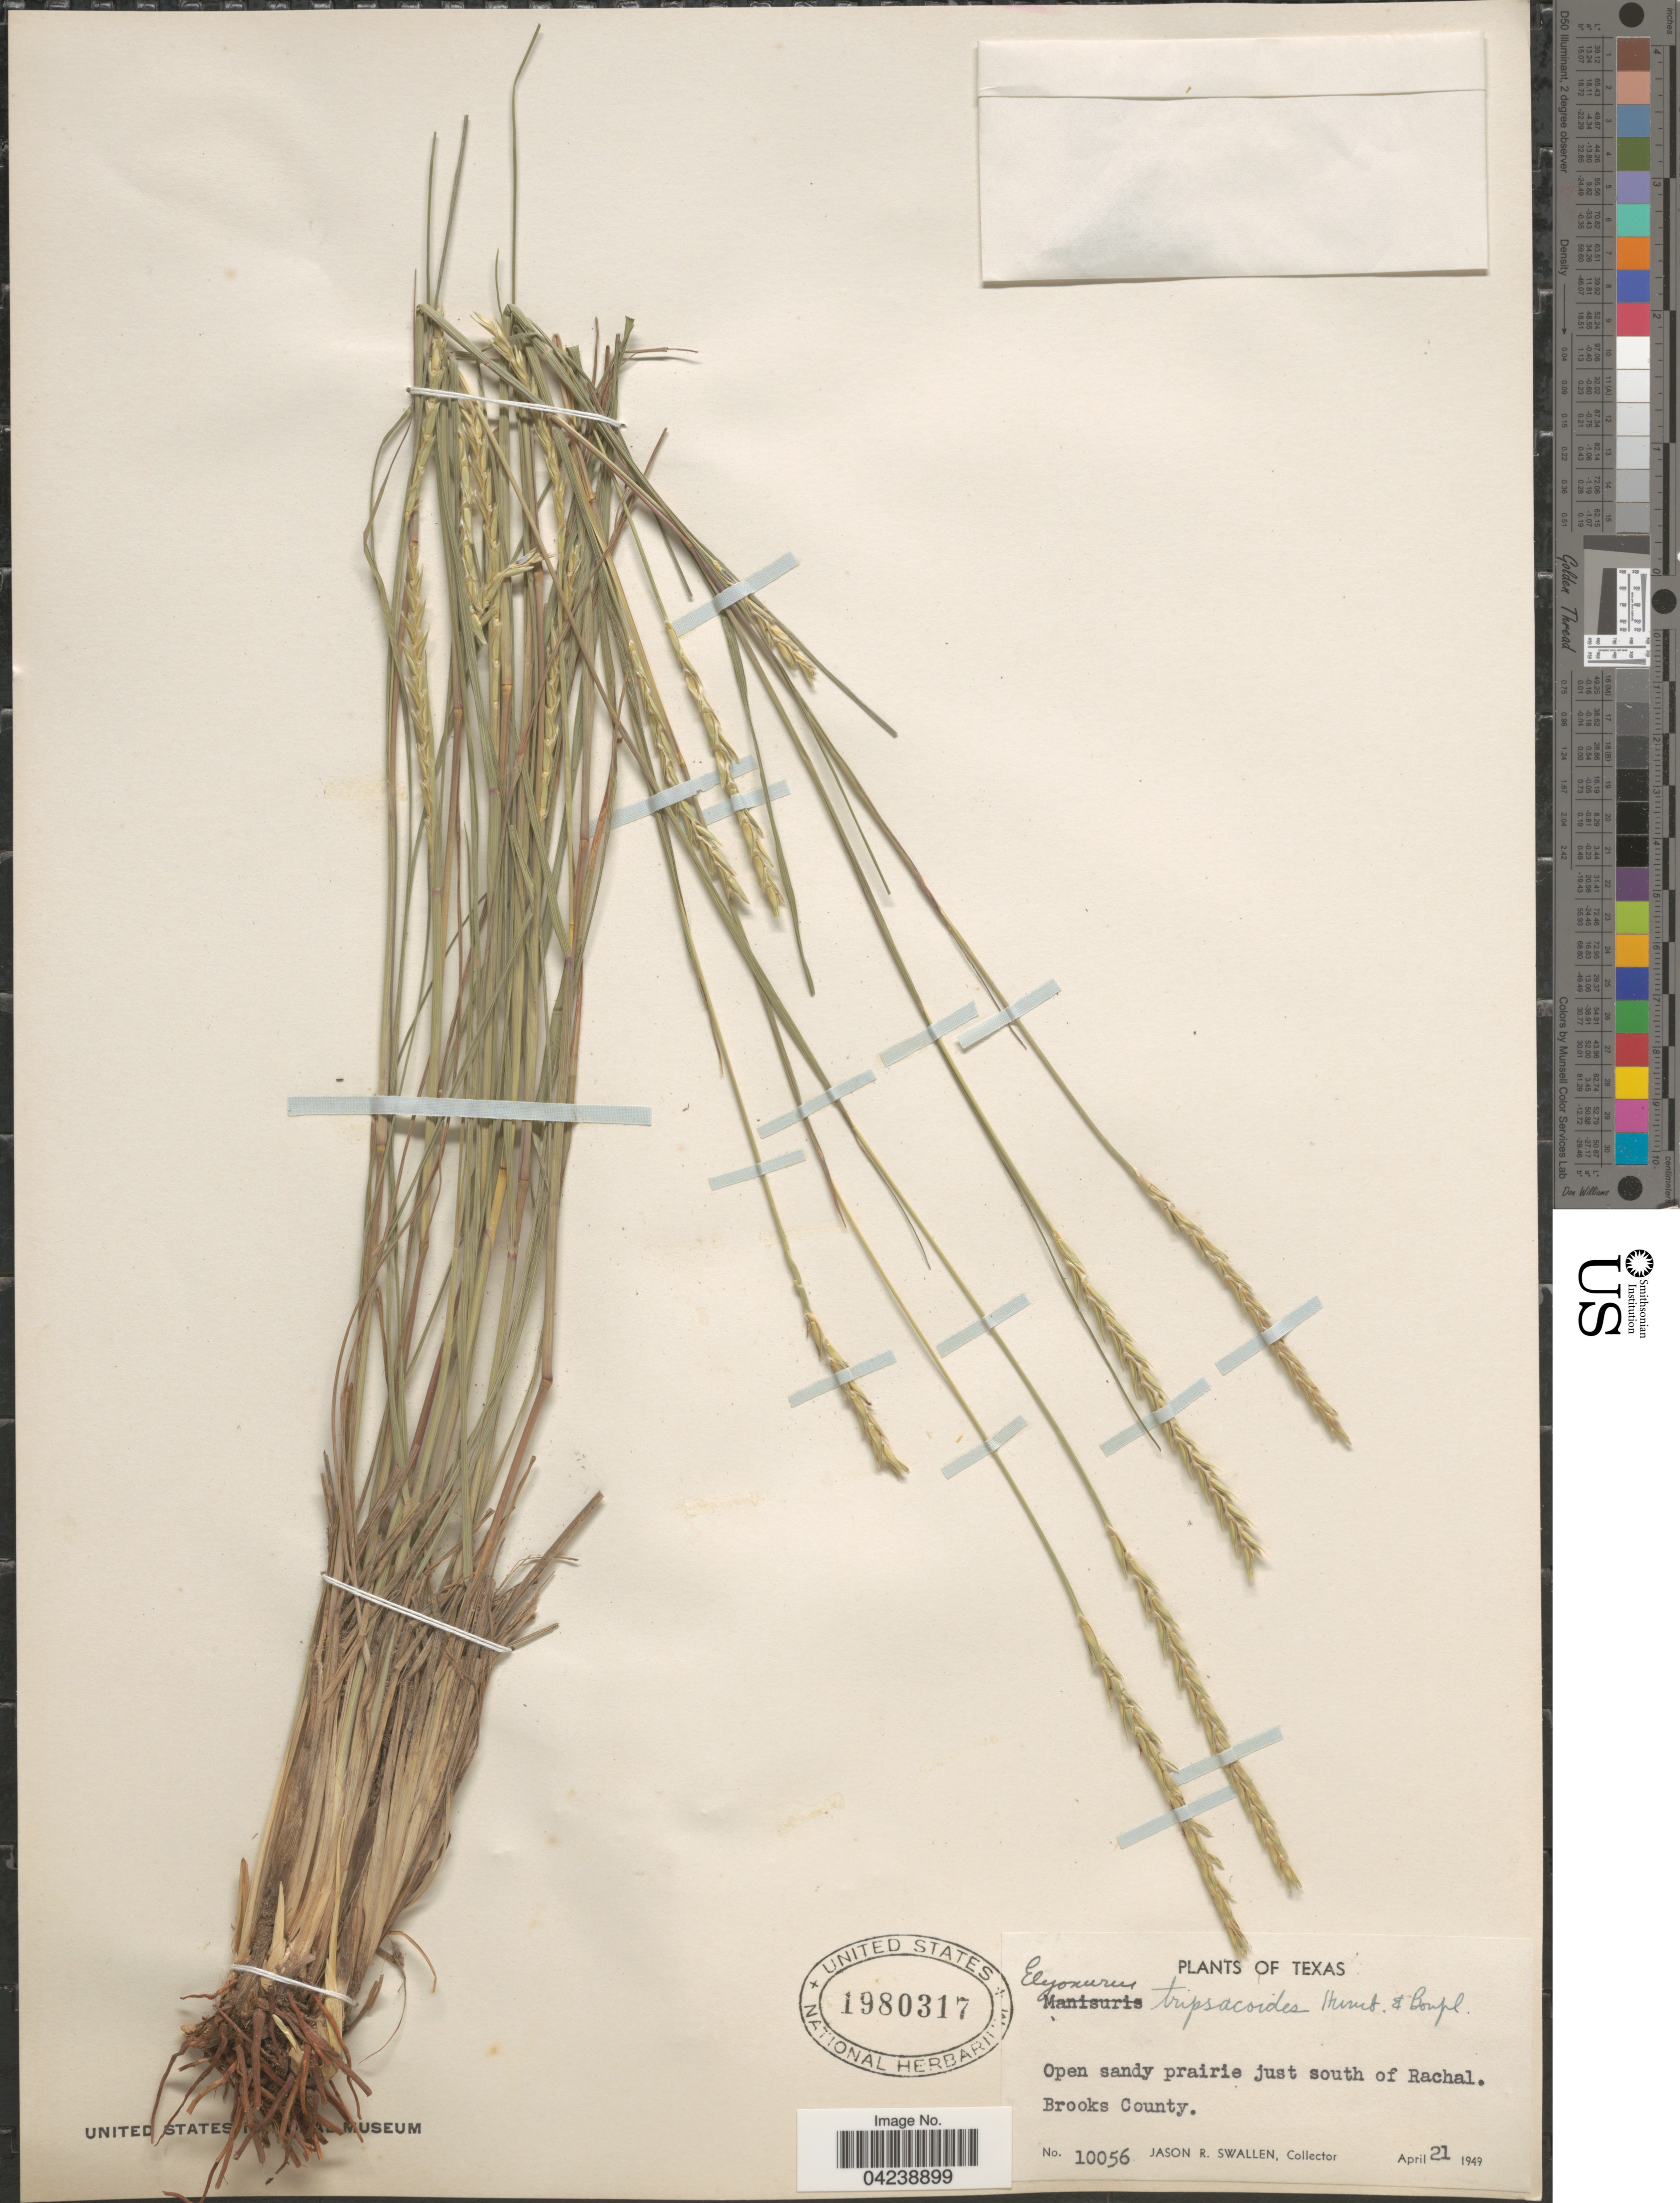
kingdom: Plantae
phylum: Tracheophyta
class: Liliopsida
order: Poales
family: Poaceae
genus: Elionurus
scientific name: Elionurus tripsacoides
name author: Humb. & Bonpl. ex Willd.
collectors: J. R. Swallen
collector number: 10056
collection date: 1949-04-21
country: United States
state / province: Texas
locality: Open sandy prairie just south of Rachal. Brooks County.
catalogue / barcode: US 1980317